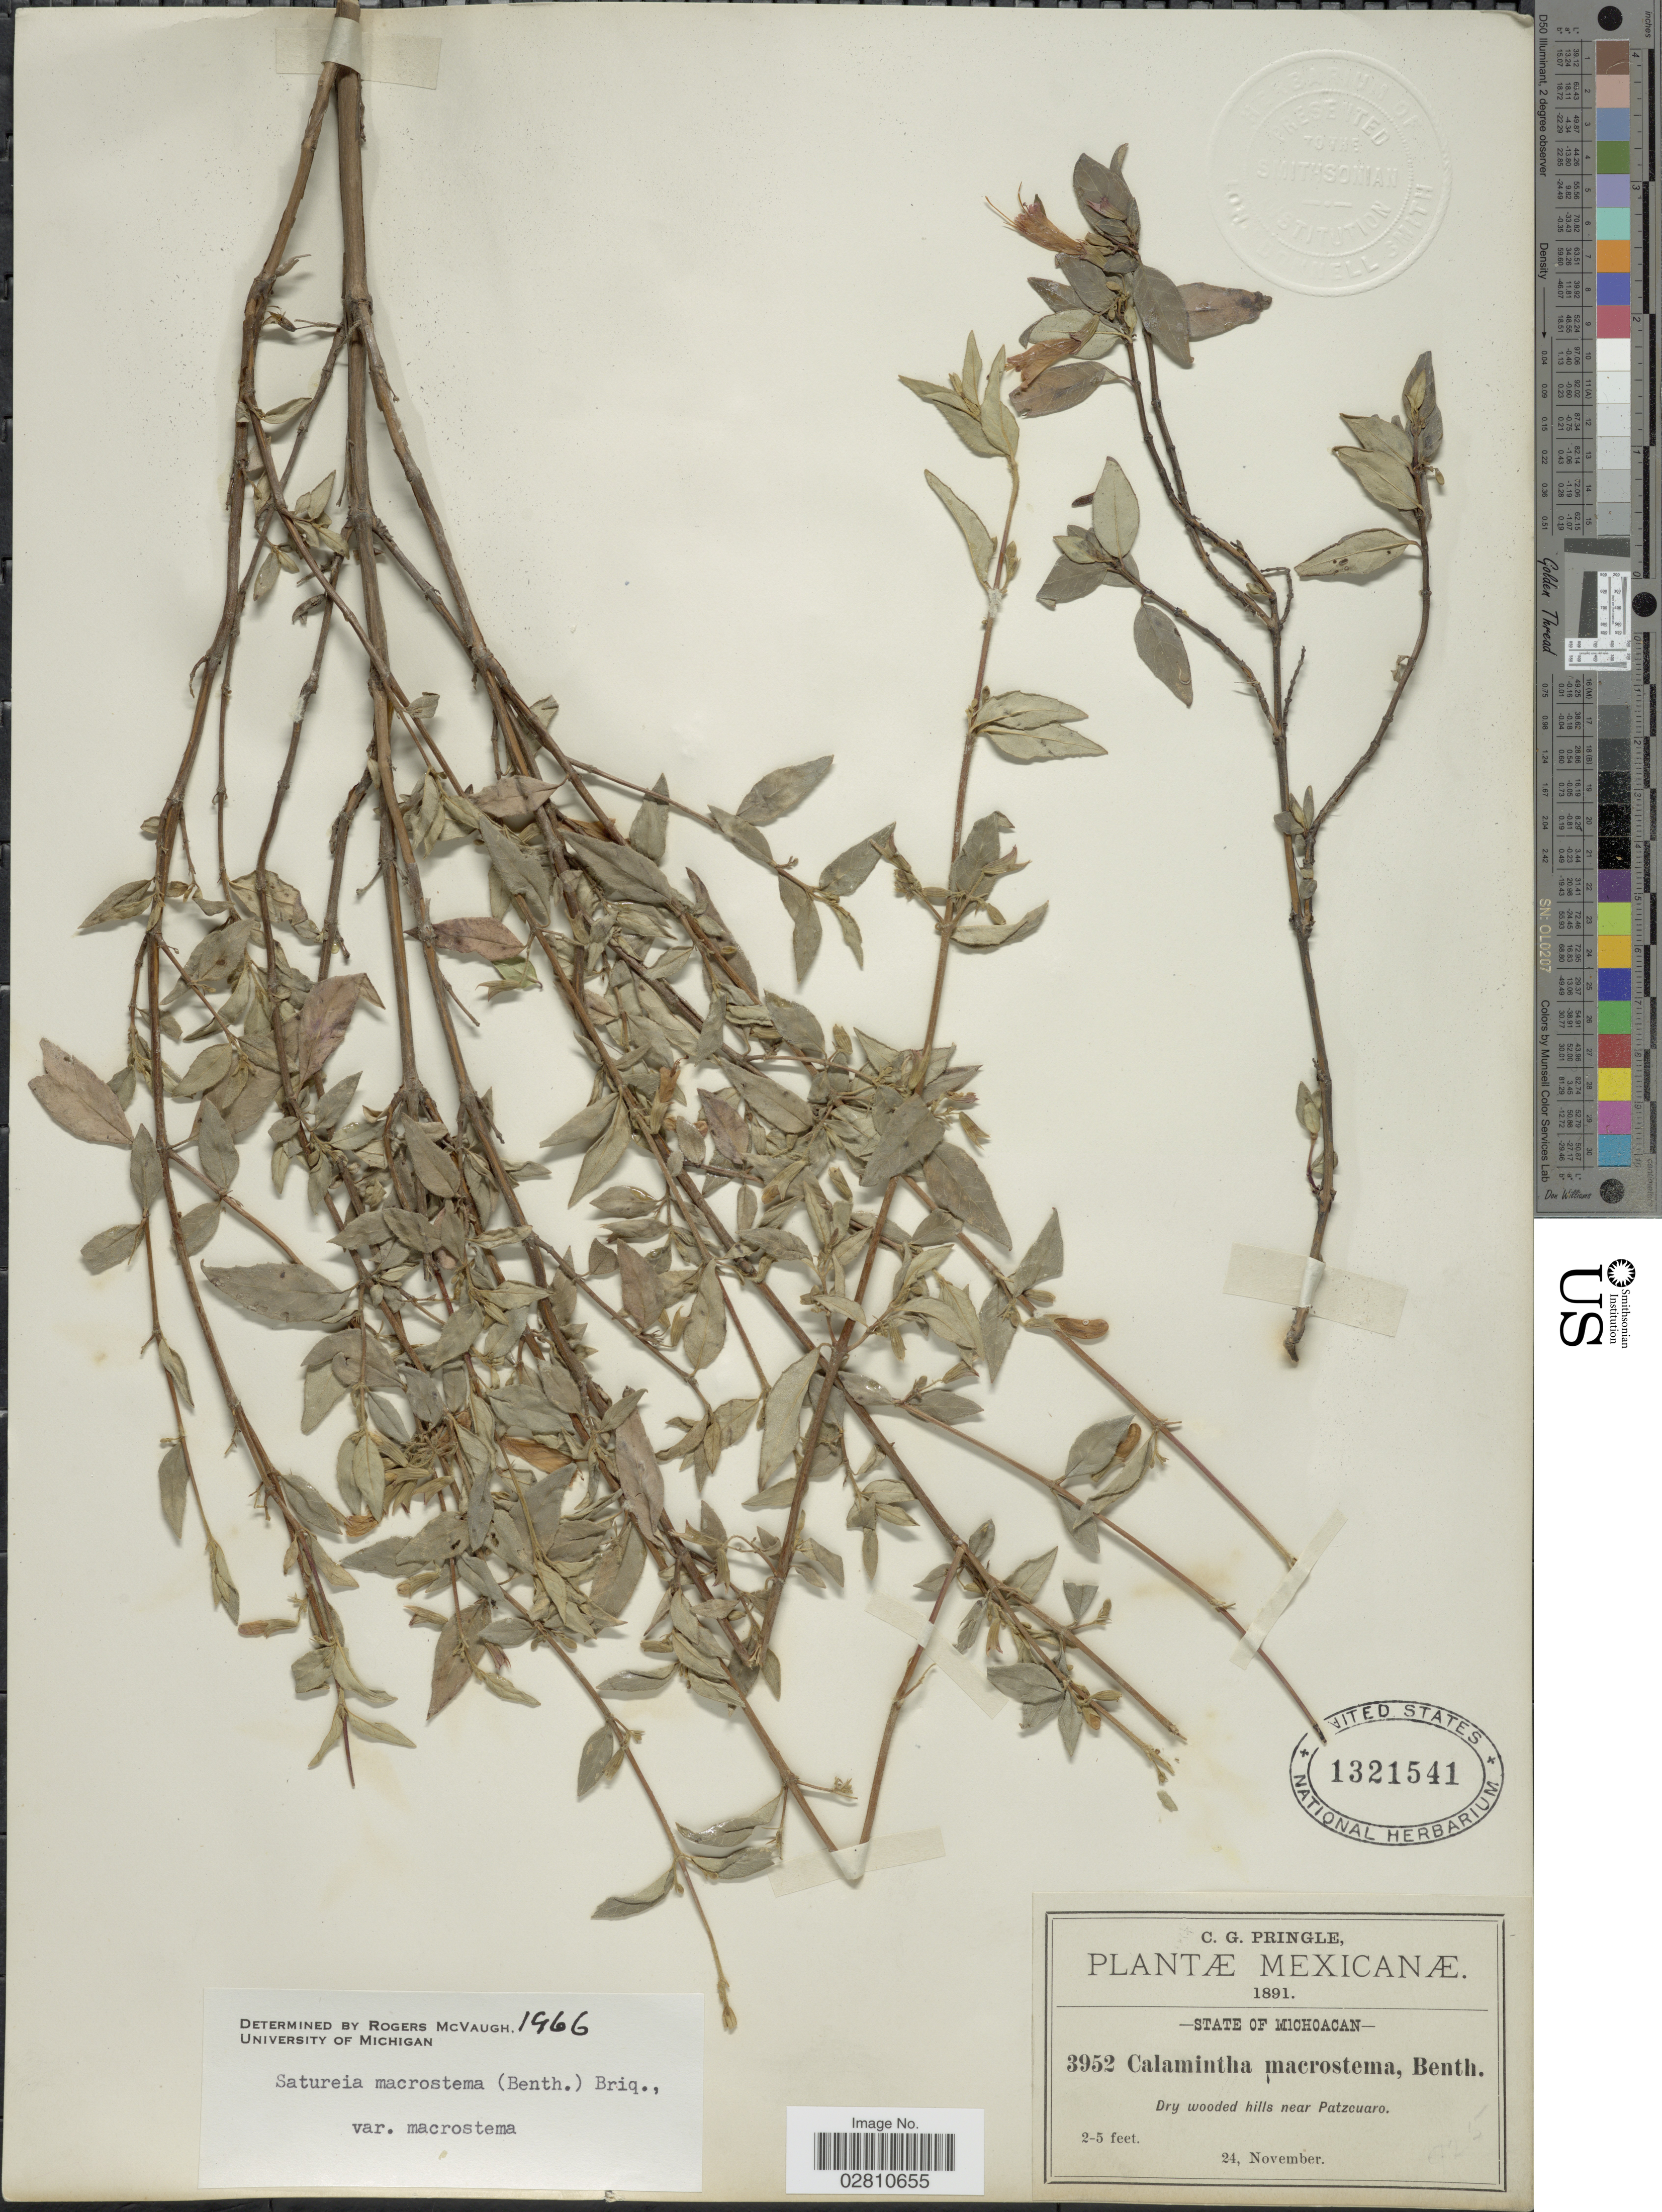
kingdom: Plantae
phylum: Tracheophyta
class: Magnoliopsida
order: Lamiales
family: Lamiaceae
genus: Clinopodium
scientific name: Clinopodium macrostemum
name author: (Moc. & Sessé ex Benth.) Kuntze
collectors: C. G. Pringle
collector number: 3952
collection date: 1891-11-24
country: Mexico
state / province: Michoacán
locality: State of Michoacan, Dry wooded hills near Patzcuaro.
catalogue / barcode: US 1321541